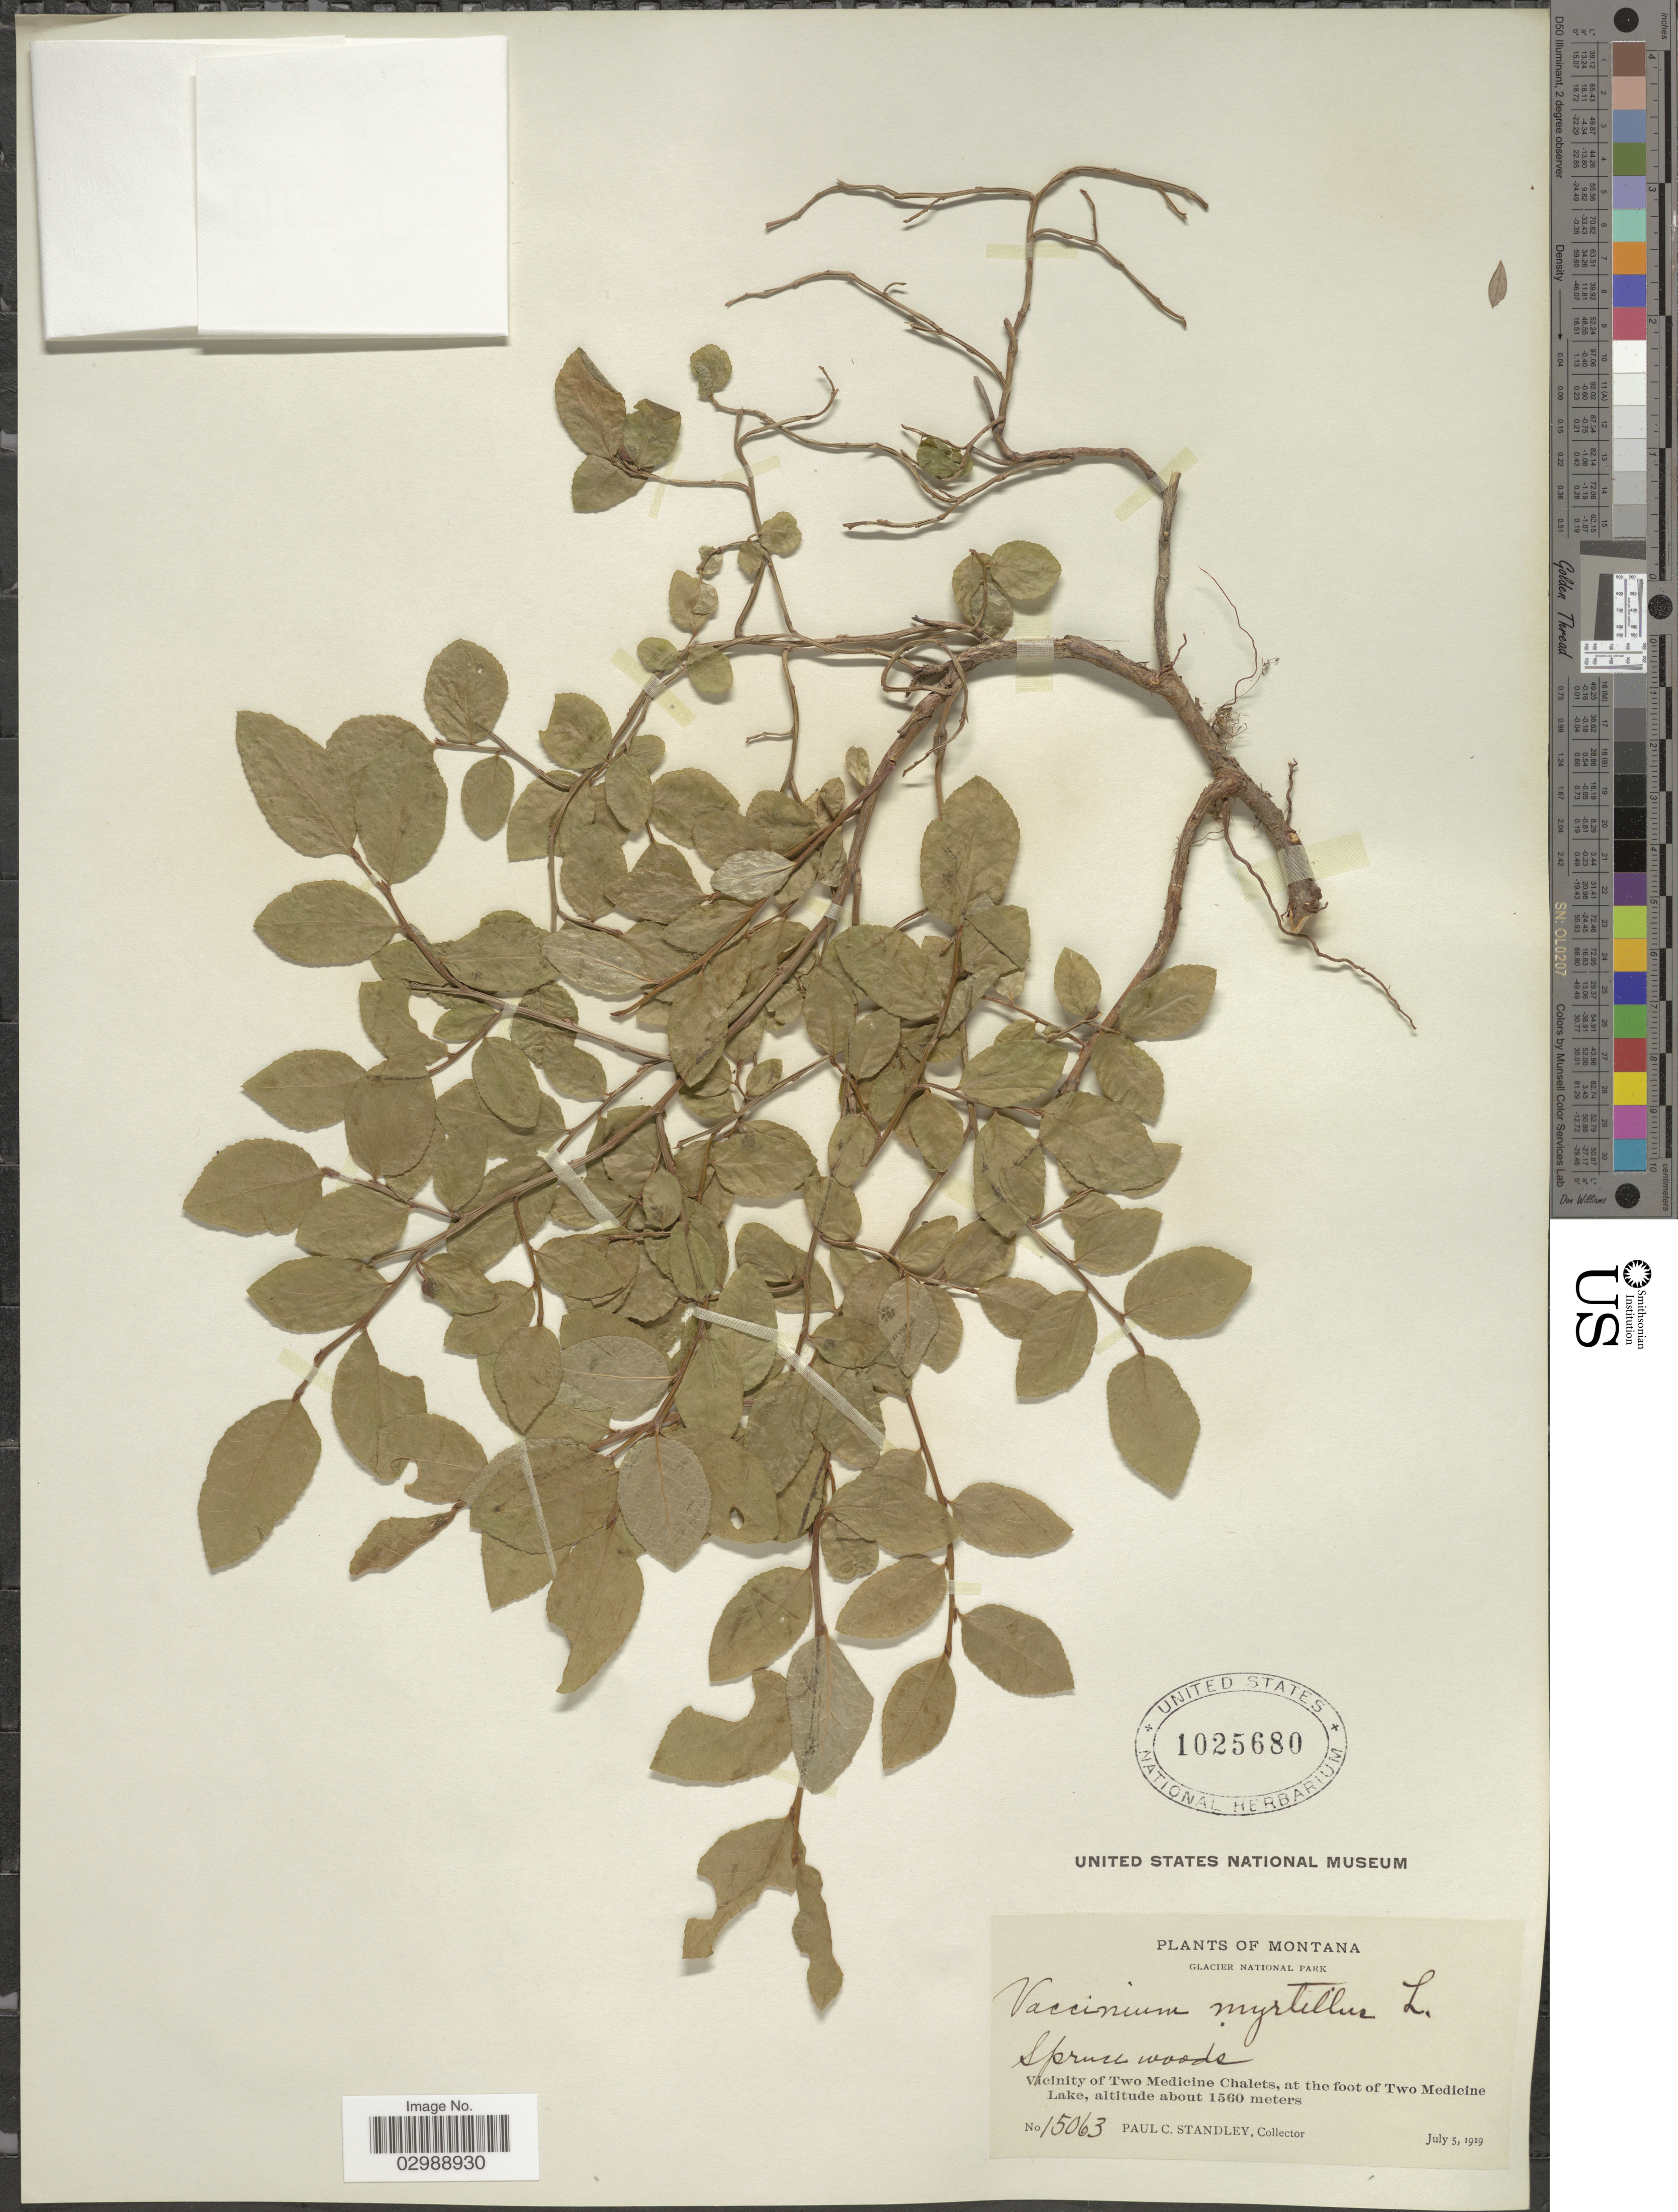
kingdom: Plantae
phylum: Tracheophyta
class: Magnoliopsida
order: Ericales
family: Ericaceae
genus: Vaccinium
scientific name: Vaccinium oreophilum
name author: Rydb.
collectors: P. C. Standley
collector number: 15063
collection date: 1919-07-05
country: United States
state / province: Montana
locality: Glacier National Park. Vicinity of Two Medicine Chalets, at the foot of Two Medicine Lake.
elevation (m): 1560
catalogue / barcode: US 1025680